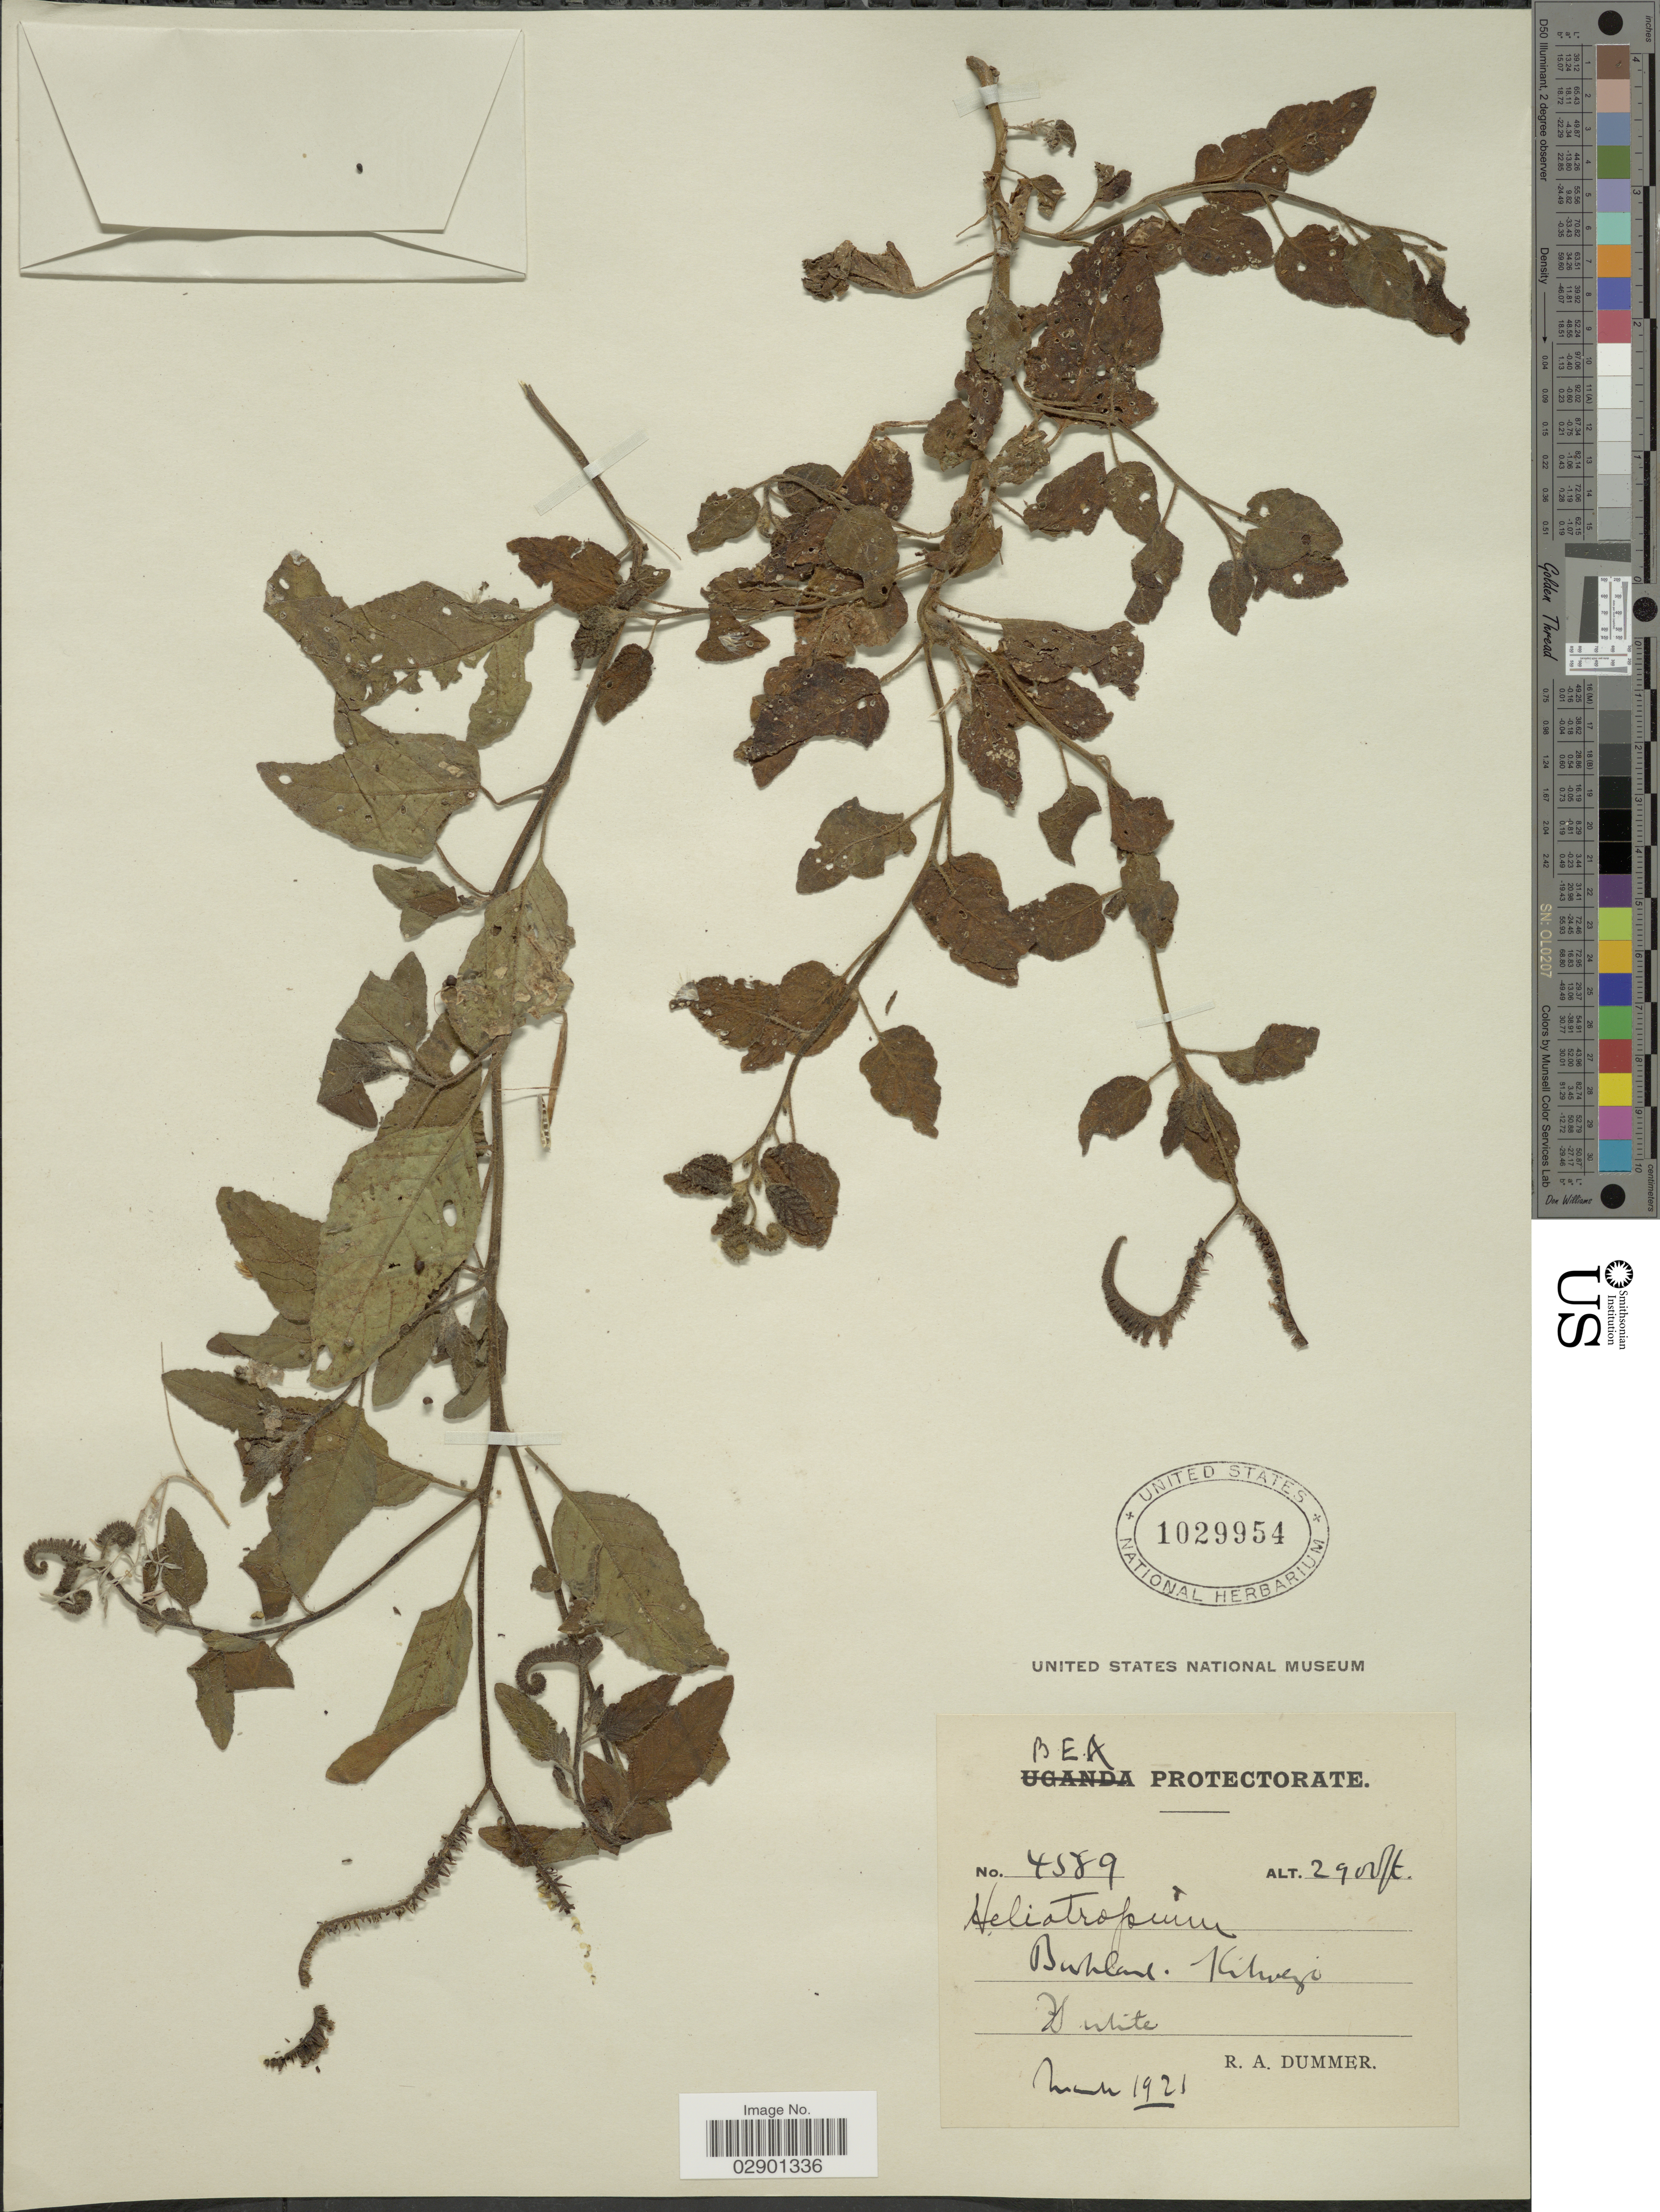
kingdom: Plantae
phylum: Tracheophyta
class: Magnoliopsida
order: Boraginales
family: Heliotropiaceae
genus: Heliotropium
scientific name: Heliotropium steudneri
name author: Vatke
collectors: R. Dümmer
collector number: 4589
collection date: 1921-03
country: Kenya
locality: BEA Protectorate. Bushland, Kibwezi.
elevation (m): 884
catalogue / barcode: US 1029954